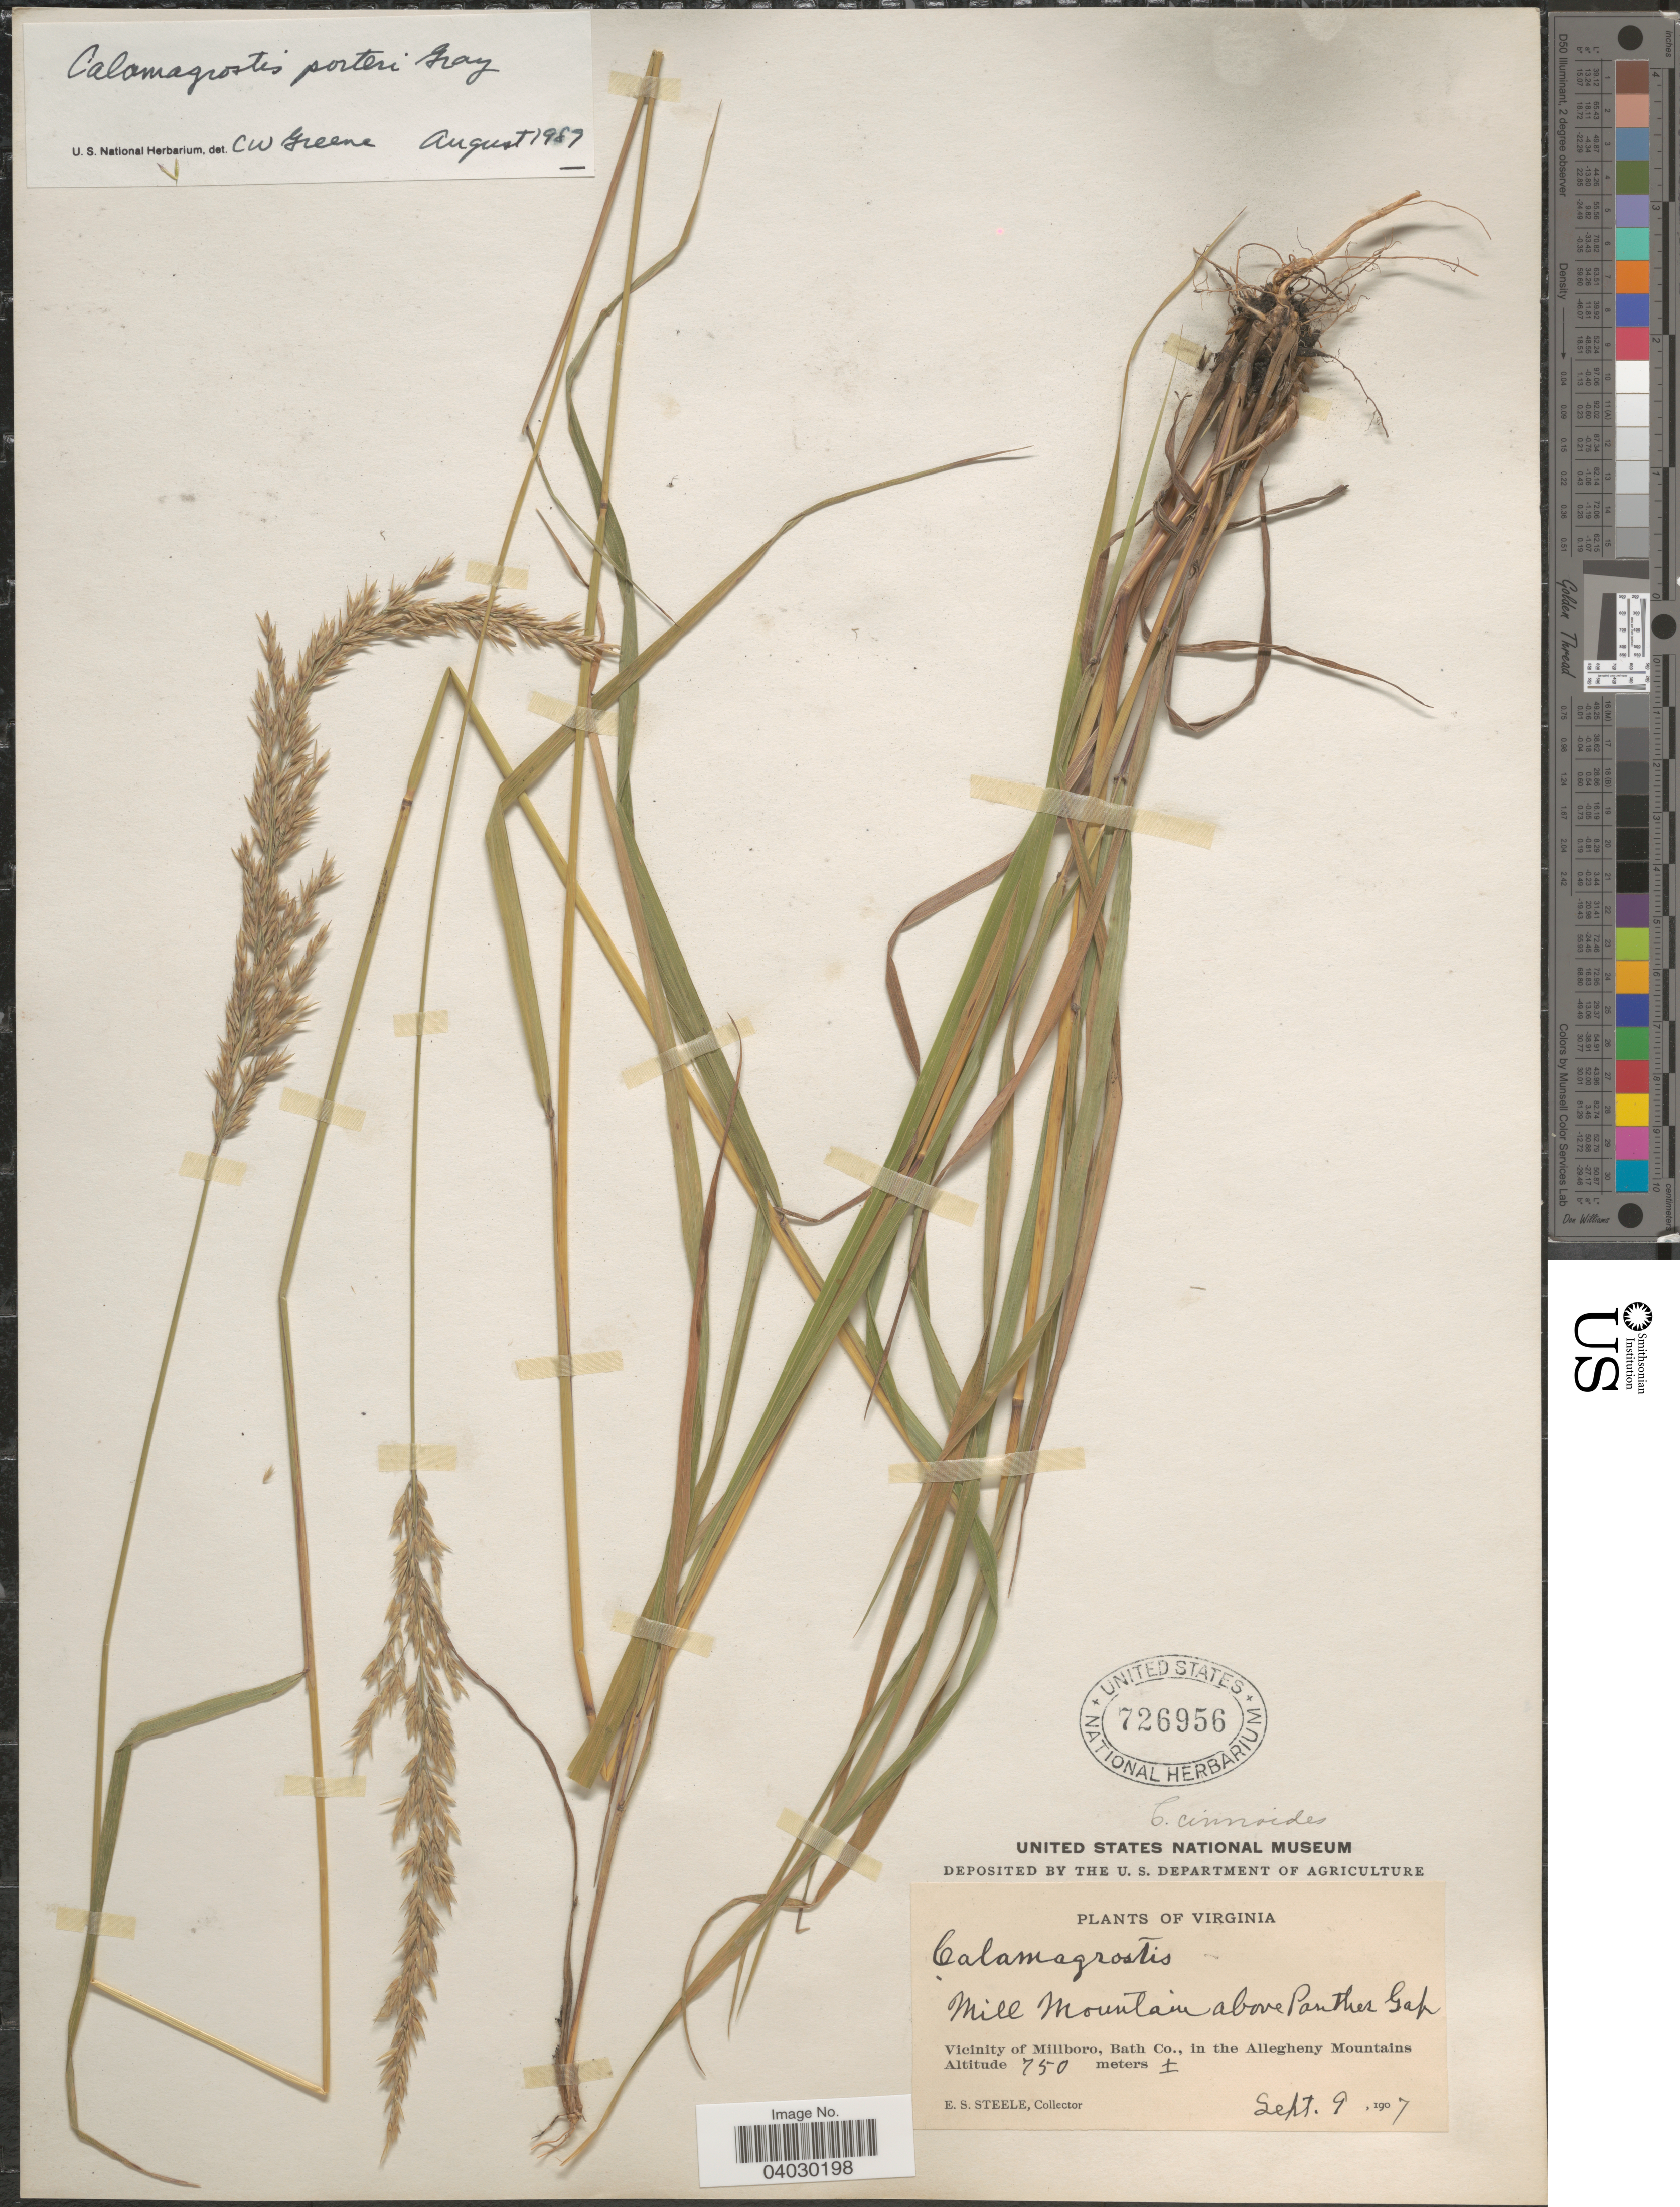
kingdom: Plantae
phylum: Tracheophyta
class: Liliopsida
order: Poales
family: Poaceae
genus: Calamagrostis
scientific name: Calamagrostis porteri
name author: A. Gray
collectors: E. Steele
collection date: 1907-09-09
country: United States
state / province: Virginia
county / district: Bath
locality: Mill Mountain above Panther Gap. Vicinity of Millboro, Bath Co., in the Allegheny Mountains.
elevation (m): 750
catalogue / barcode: US 726956